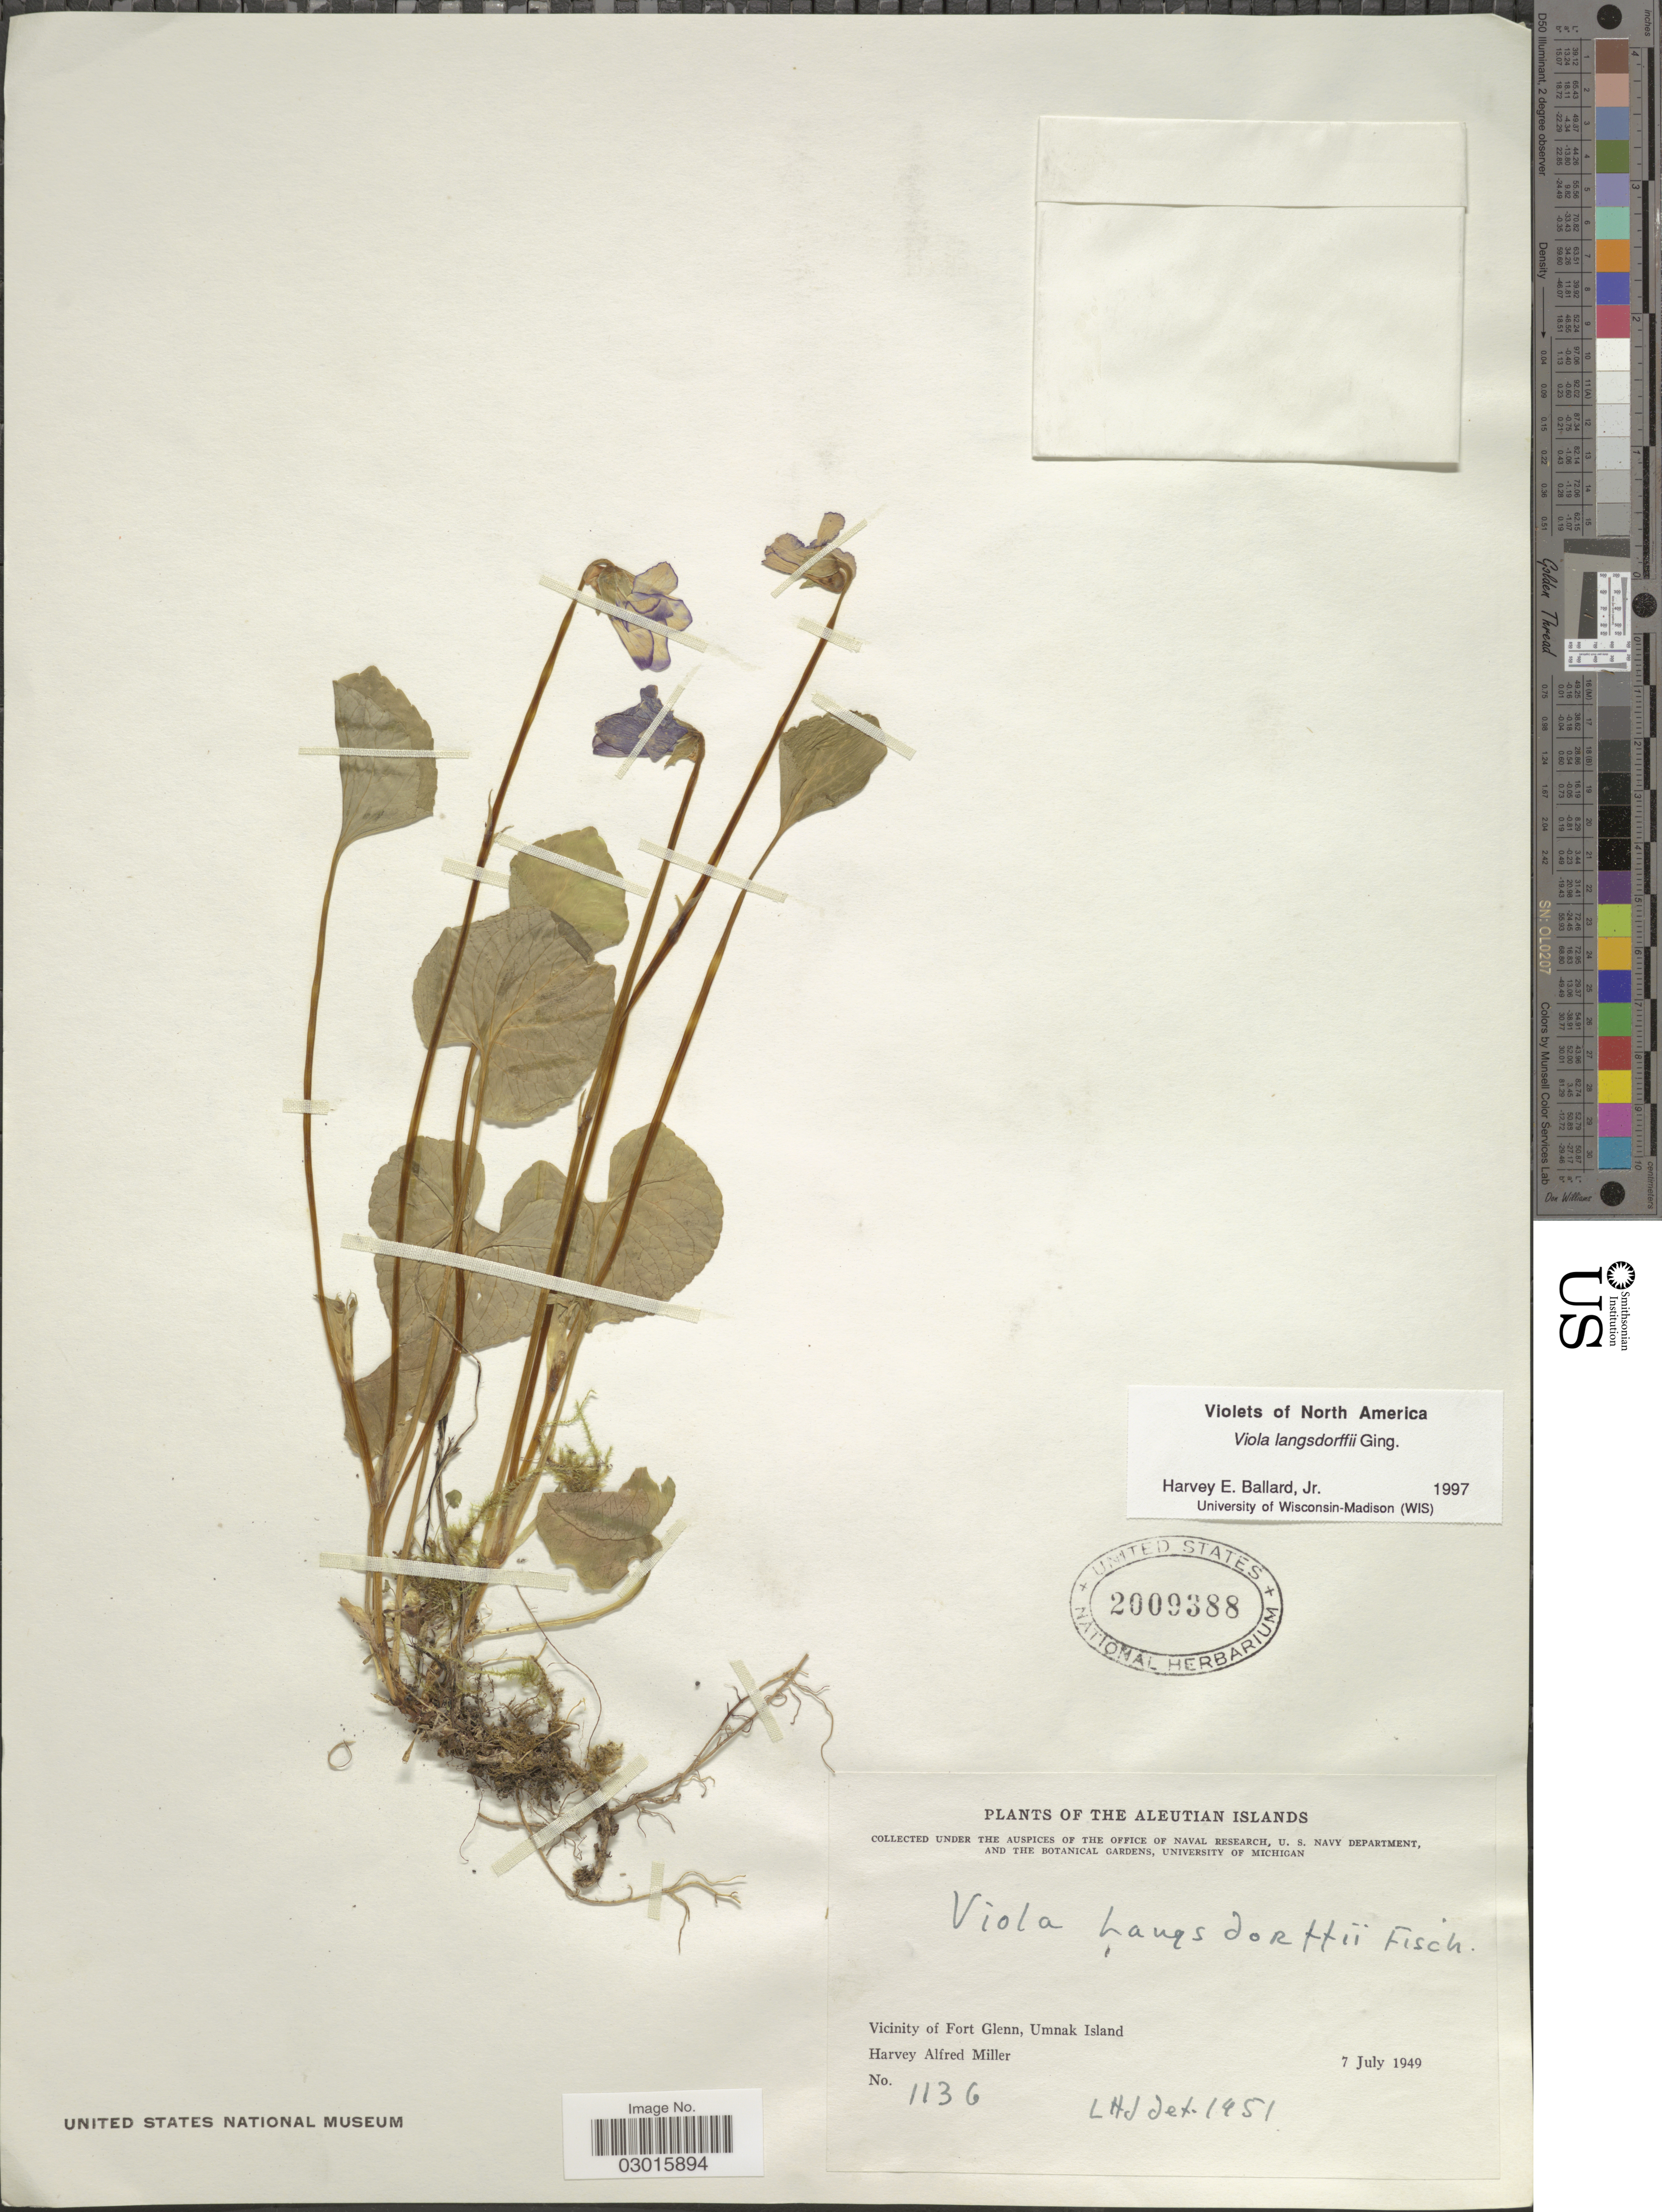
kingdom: Plantae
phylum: Tracheophyta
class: Magnoliopsida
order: Malpighiales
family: Violaceae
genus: Viola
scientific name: Viola langsdorffii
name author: Fisch. ex Ging.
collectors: H. A. Miller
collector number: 1136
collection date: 1949-07-07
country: United States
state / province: Alaska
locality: Aleutian Islands, Vicinity of Fort Glenn, Umnak Island.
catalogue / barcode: US 2009388